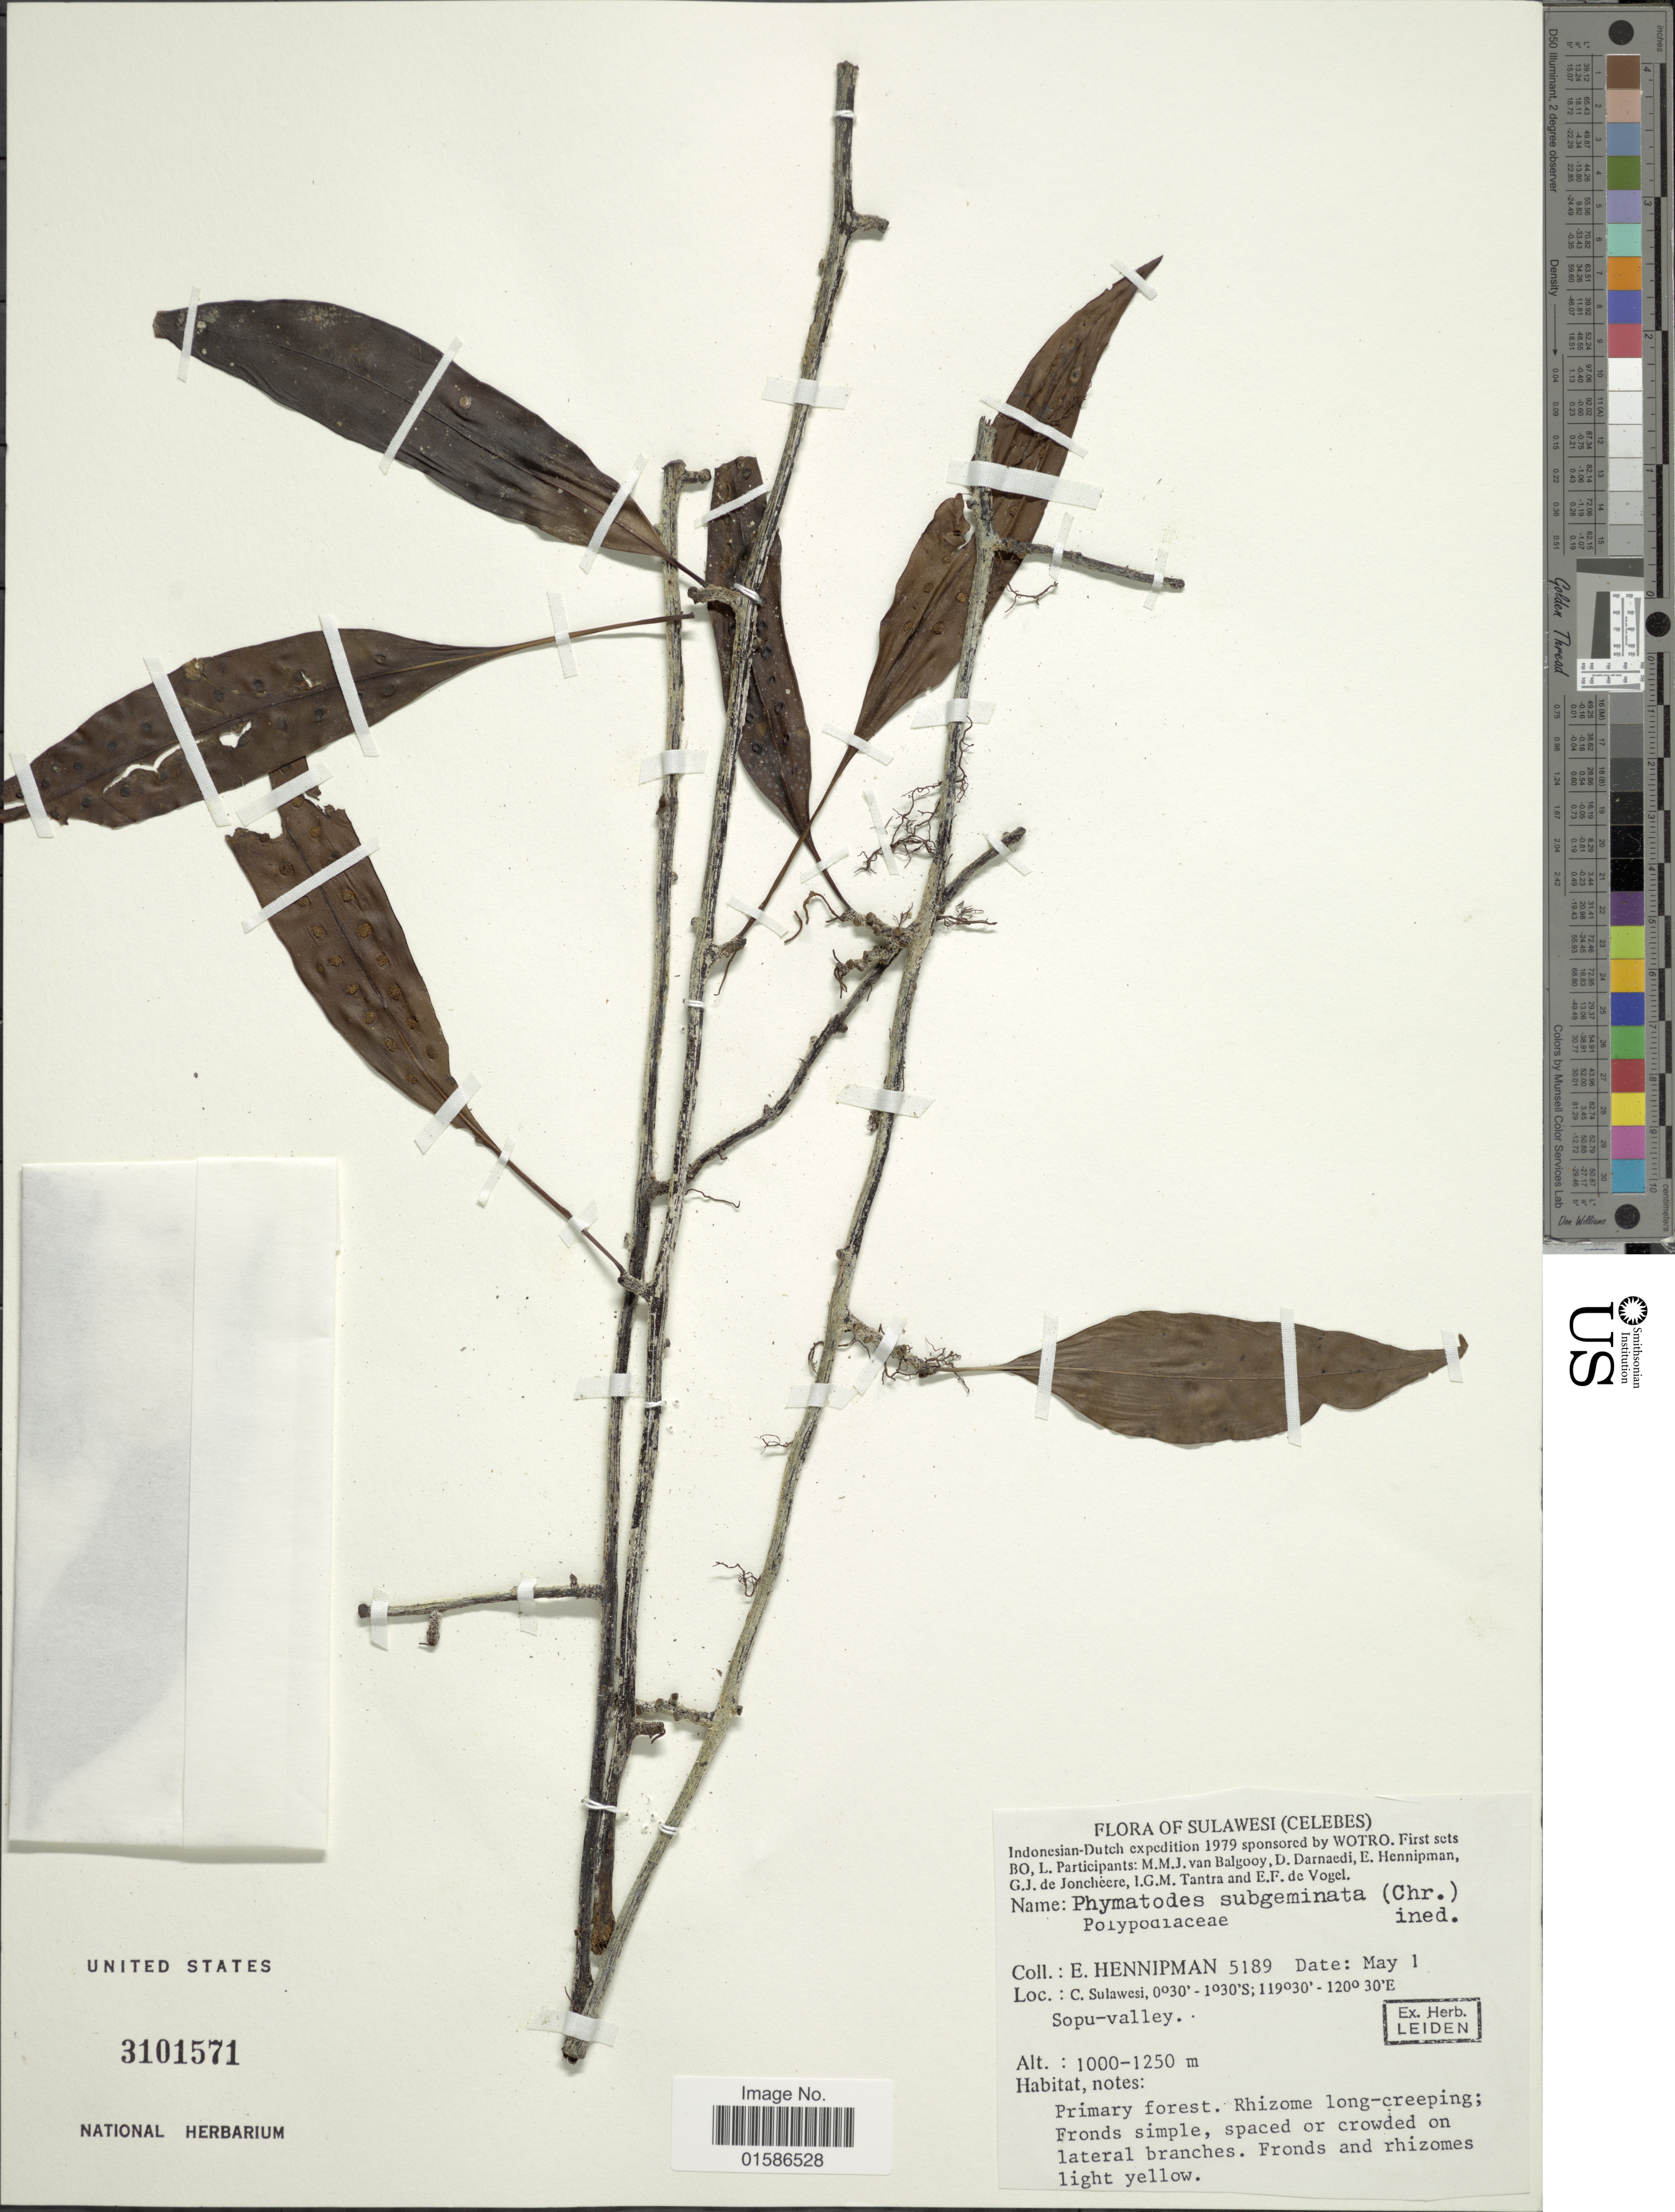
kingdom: Plantae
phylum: Tracheophyta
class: Polypodiopsida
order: Polypodiales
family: Polypodiaceae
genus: Microsorum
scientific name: Microsorum papuanum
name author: (Baker) Parris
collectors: E. Hennipman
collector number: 5189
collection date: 1979-05-01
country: Indonesia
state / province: Sulawesi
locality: (Celebes), C. Sulawesi, Sopu-valley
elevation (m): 1000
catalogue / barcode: US 3101571